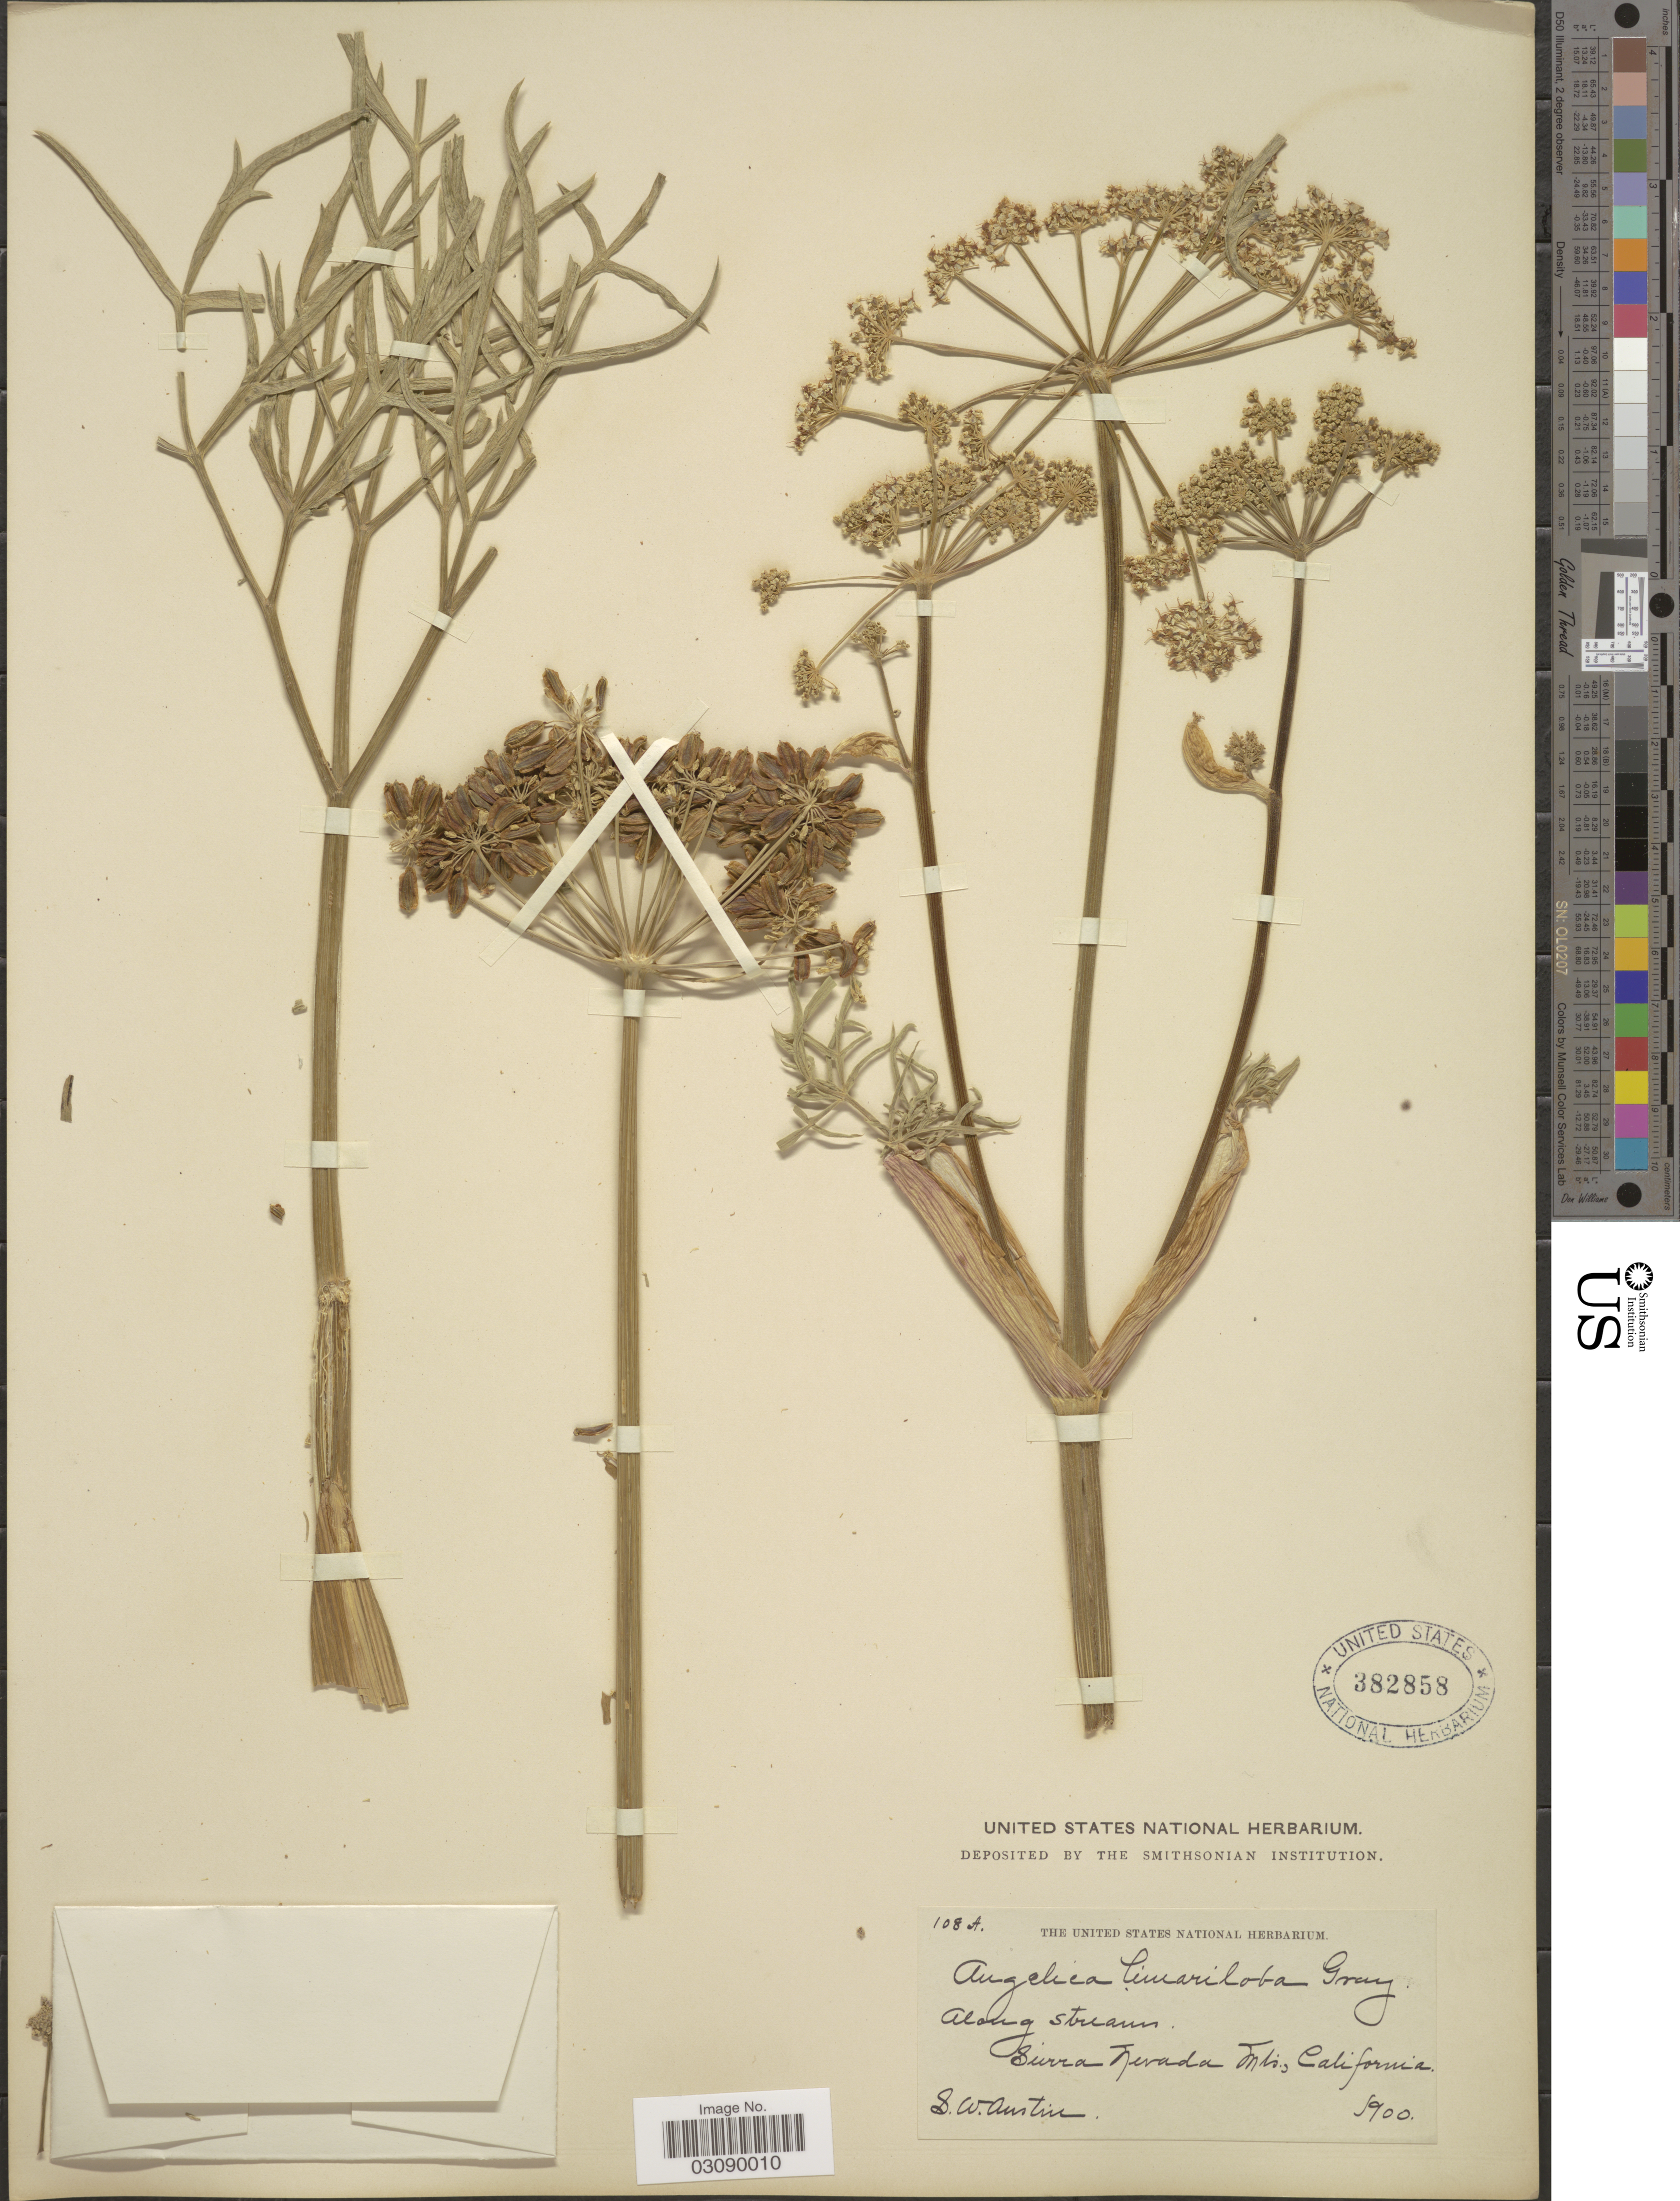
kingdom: Plantae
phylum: Tracheophyta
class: Magnoliopsida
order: Apiales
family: Apiaceae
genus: Angelica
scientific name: Angelica lineariloba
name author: A. Gray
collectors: S. Austin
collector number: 108A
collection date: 1900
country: United States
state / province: California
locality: Along stream, Sierra Nevada Mts.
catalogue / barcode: US 382858